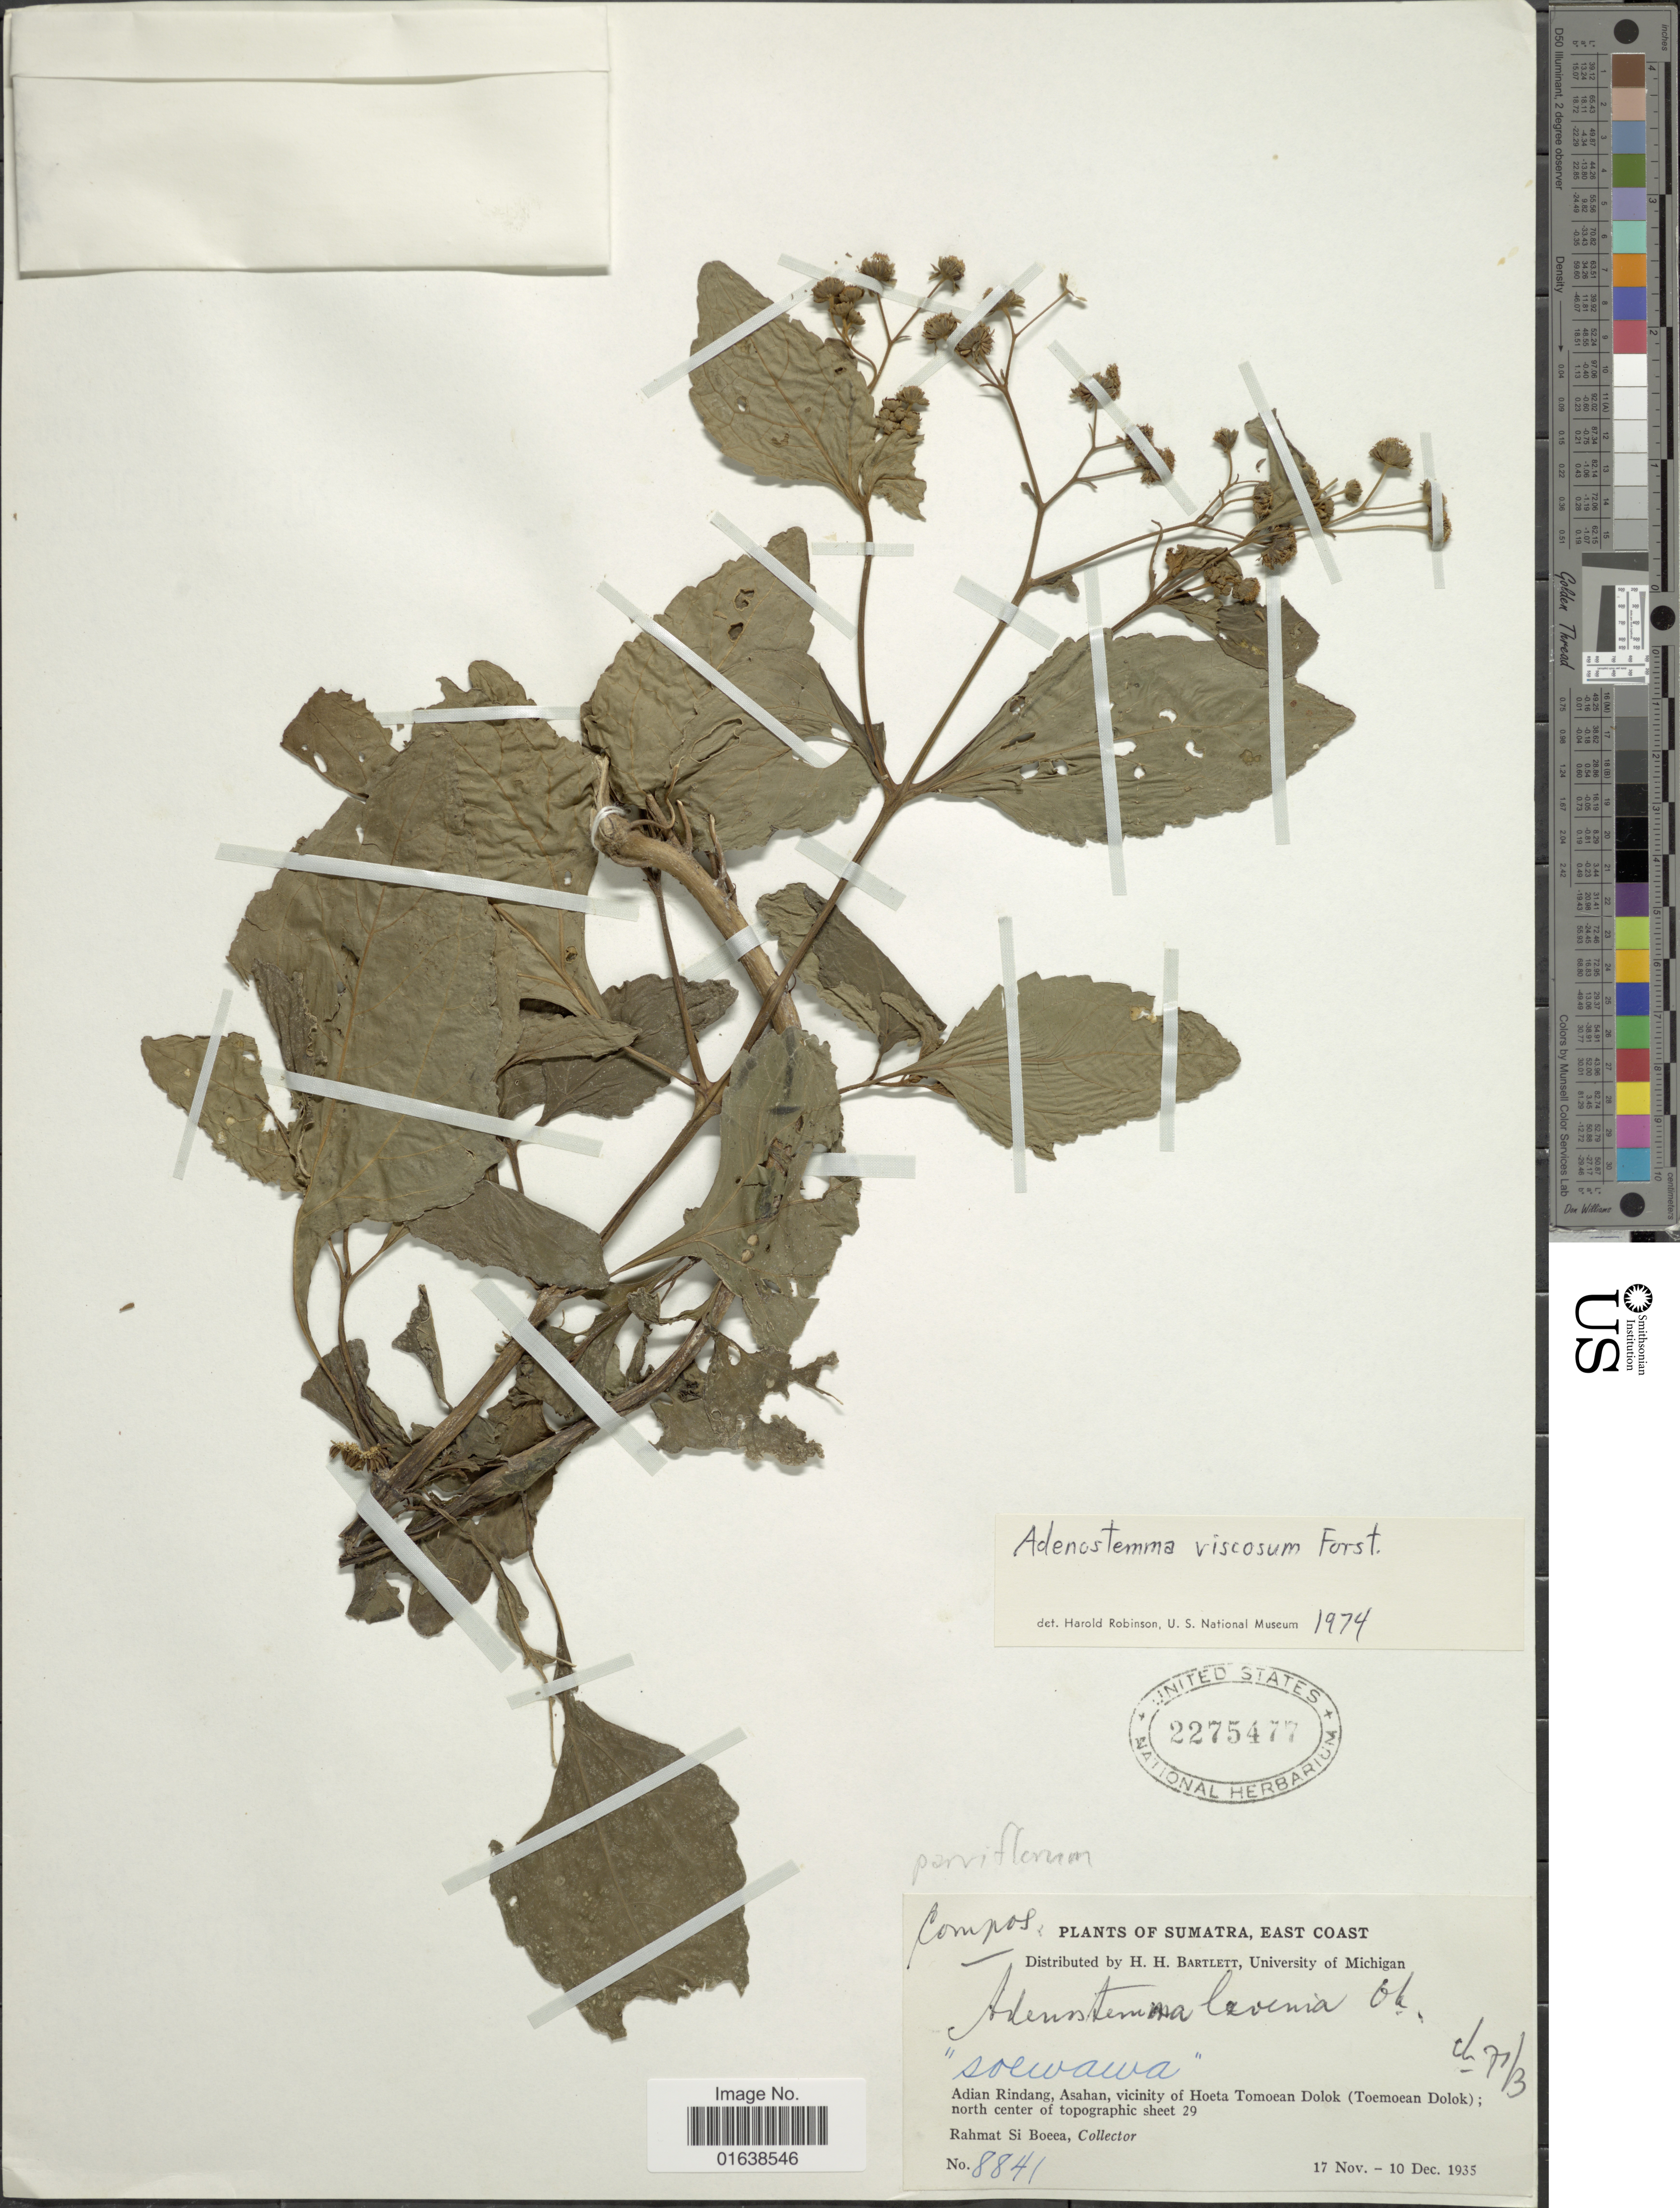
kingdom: Plantae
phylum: Tracheophyta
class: Magnoliopsida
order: Asterales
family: Asteraceae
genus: Adenostemma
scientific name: Adenostemma viscosum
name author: J.R. Forst. & G. Forst.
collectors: Rahmat Si Boeea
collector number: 8841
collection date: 1935-11-17/1935-12-10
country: Indonesia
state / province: Sumatra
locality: Sumatra, East Coast. Adian Rindan, Asahan, vicinity of Hoeta Tomoean Dolok (Tomoean Dolok); north center of topographic sheet 29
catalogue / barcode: US 2275477